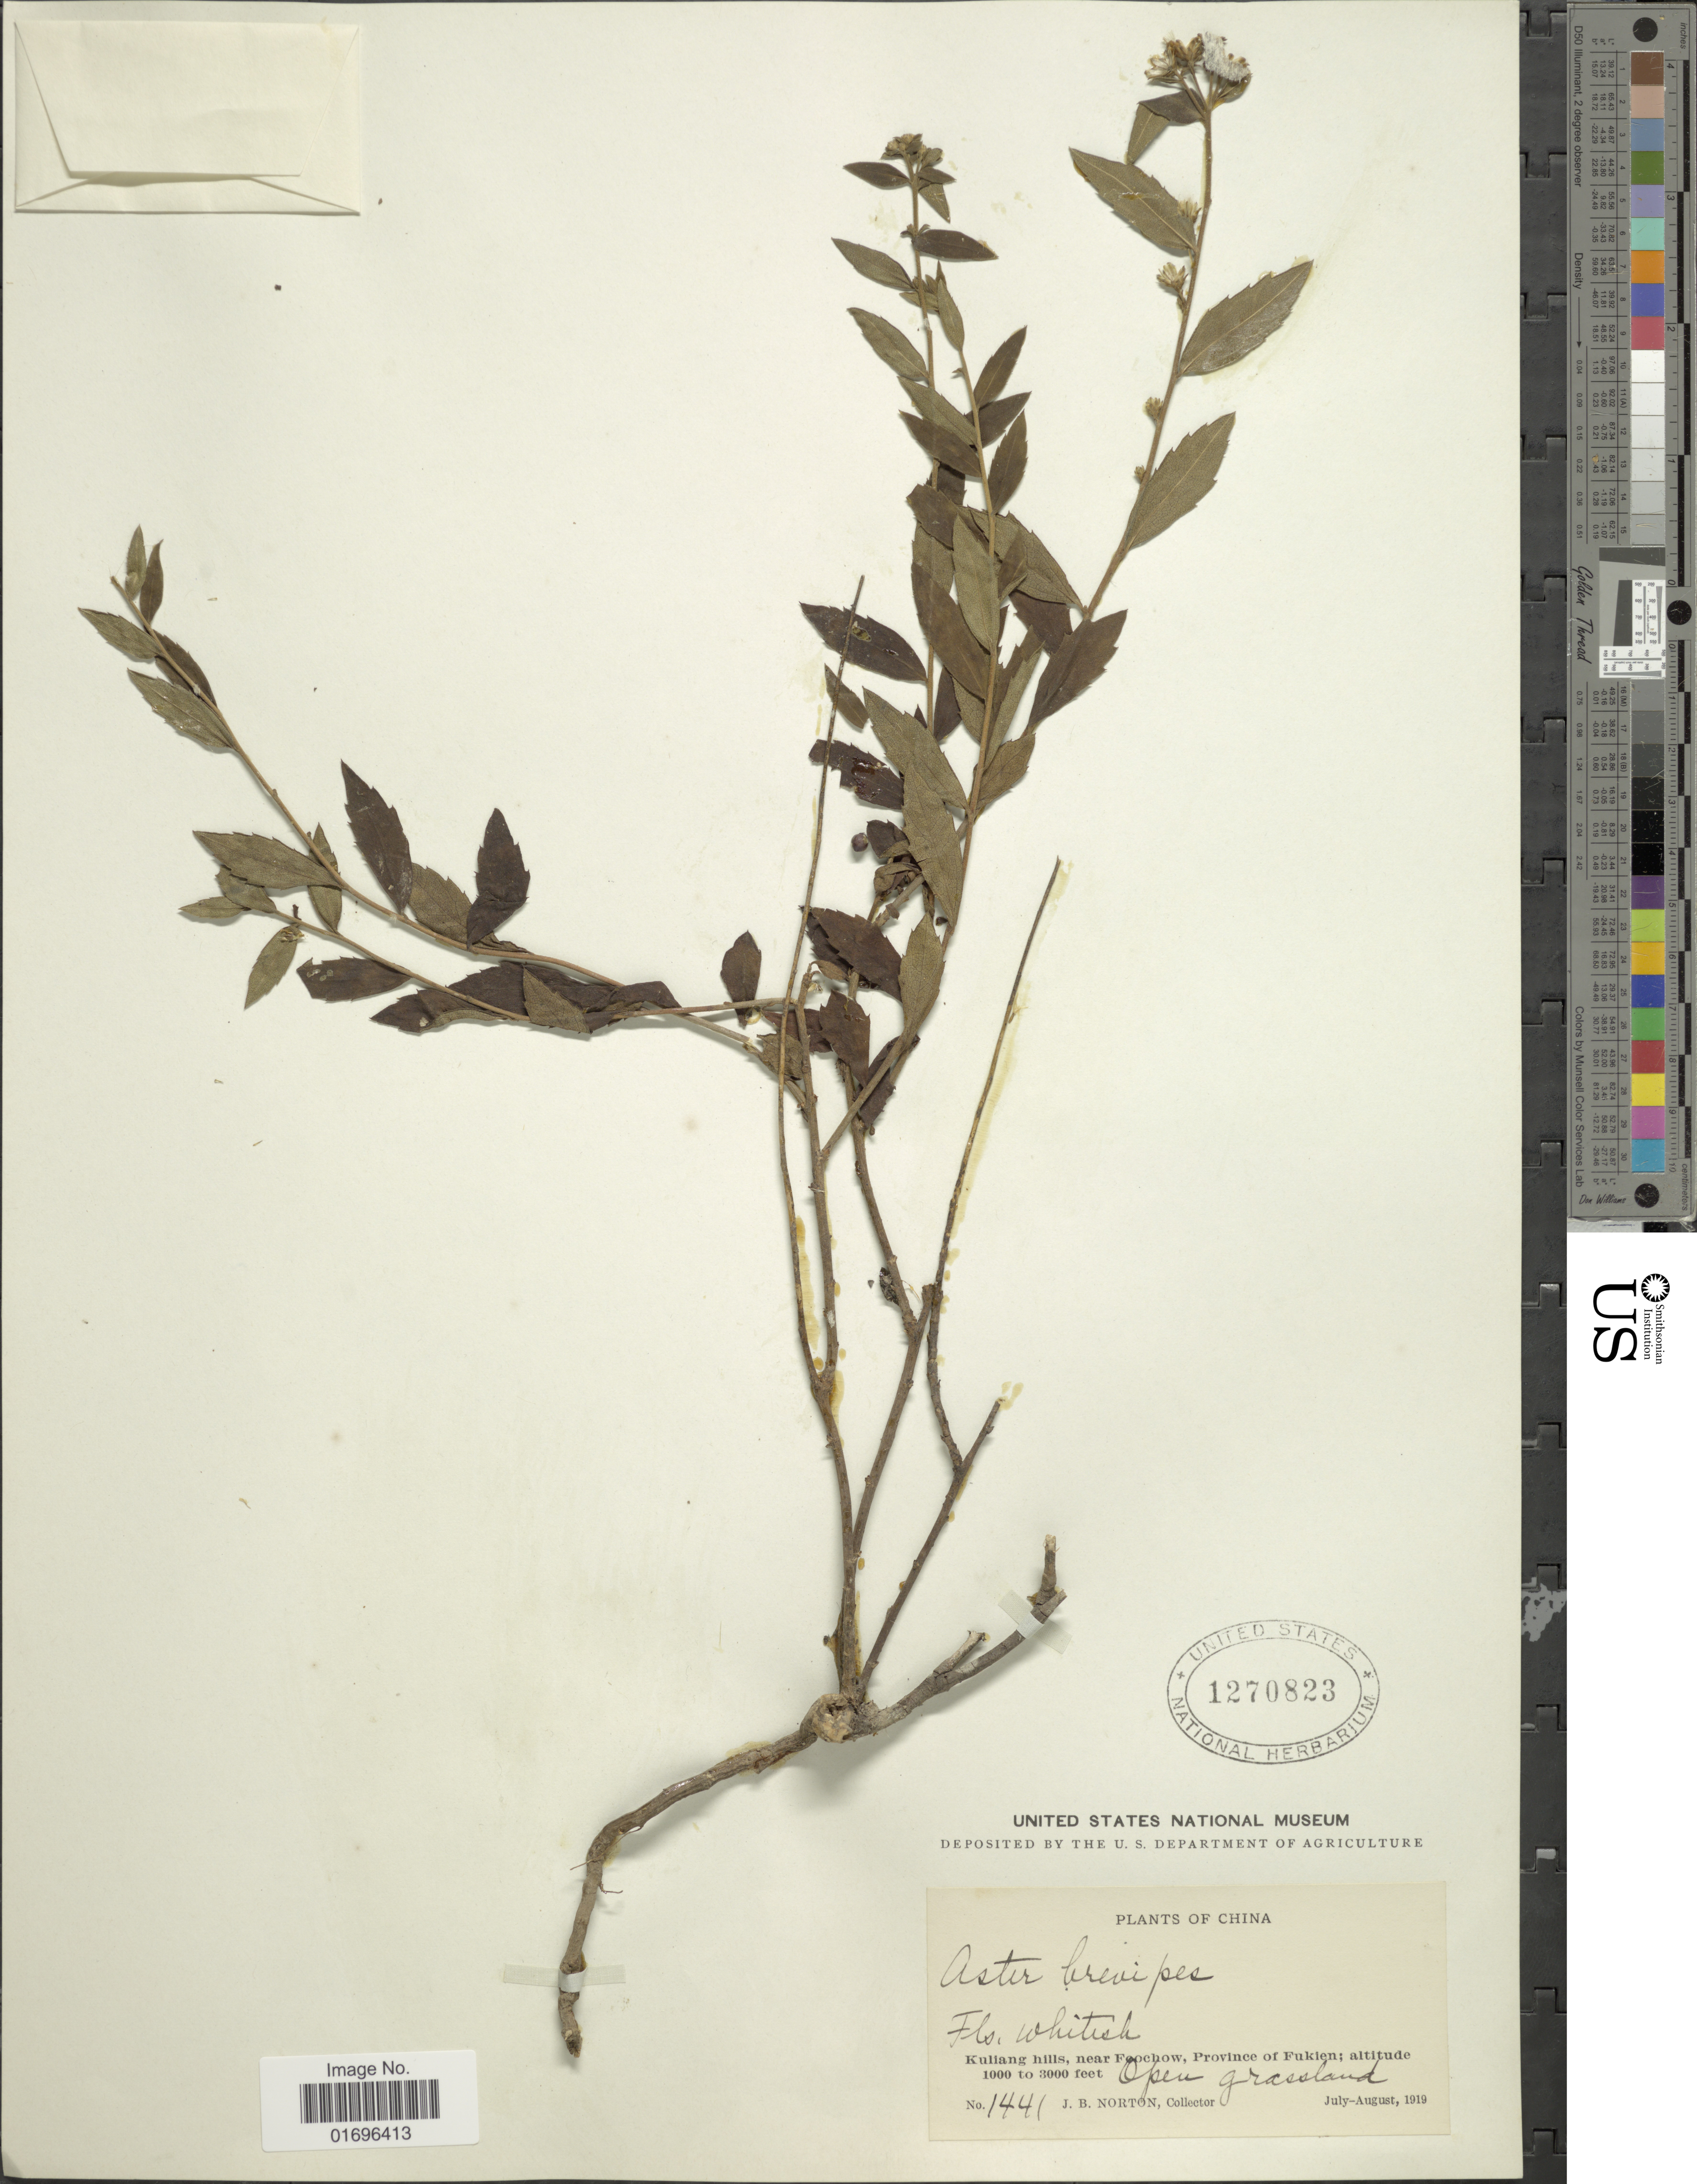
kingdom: Plantae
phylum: Tracheophyta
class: Magnoliopsida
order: Asterales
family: Asteraceae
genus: Aster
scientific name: Aster brevipes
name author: Benth.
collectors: J. B. Norton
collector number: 1441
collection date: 1919-07/1919-08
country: China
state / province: Fujian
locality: Kuliang hills, near Feochow, Province of Fukien.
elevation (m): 305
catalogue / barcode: US 1270823